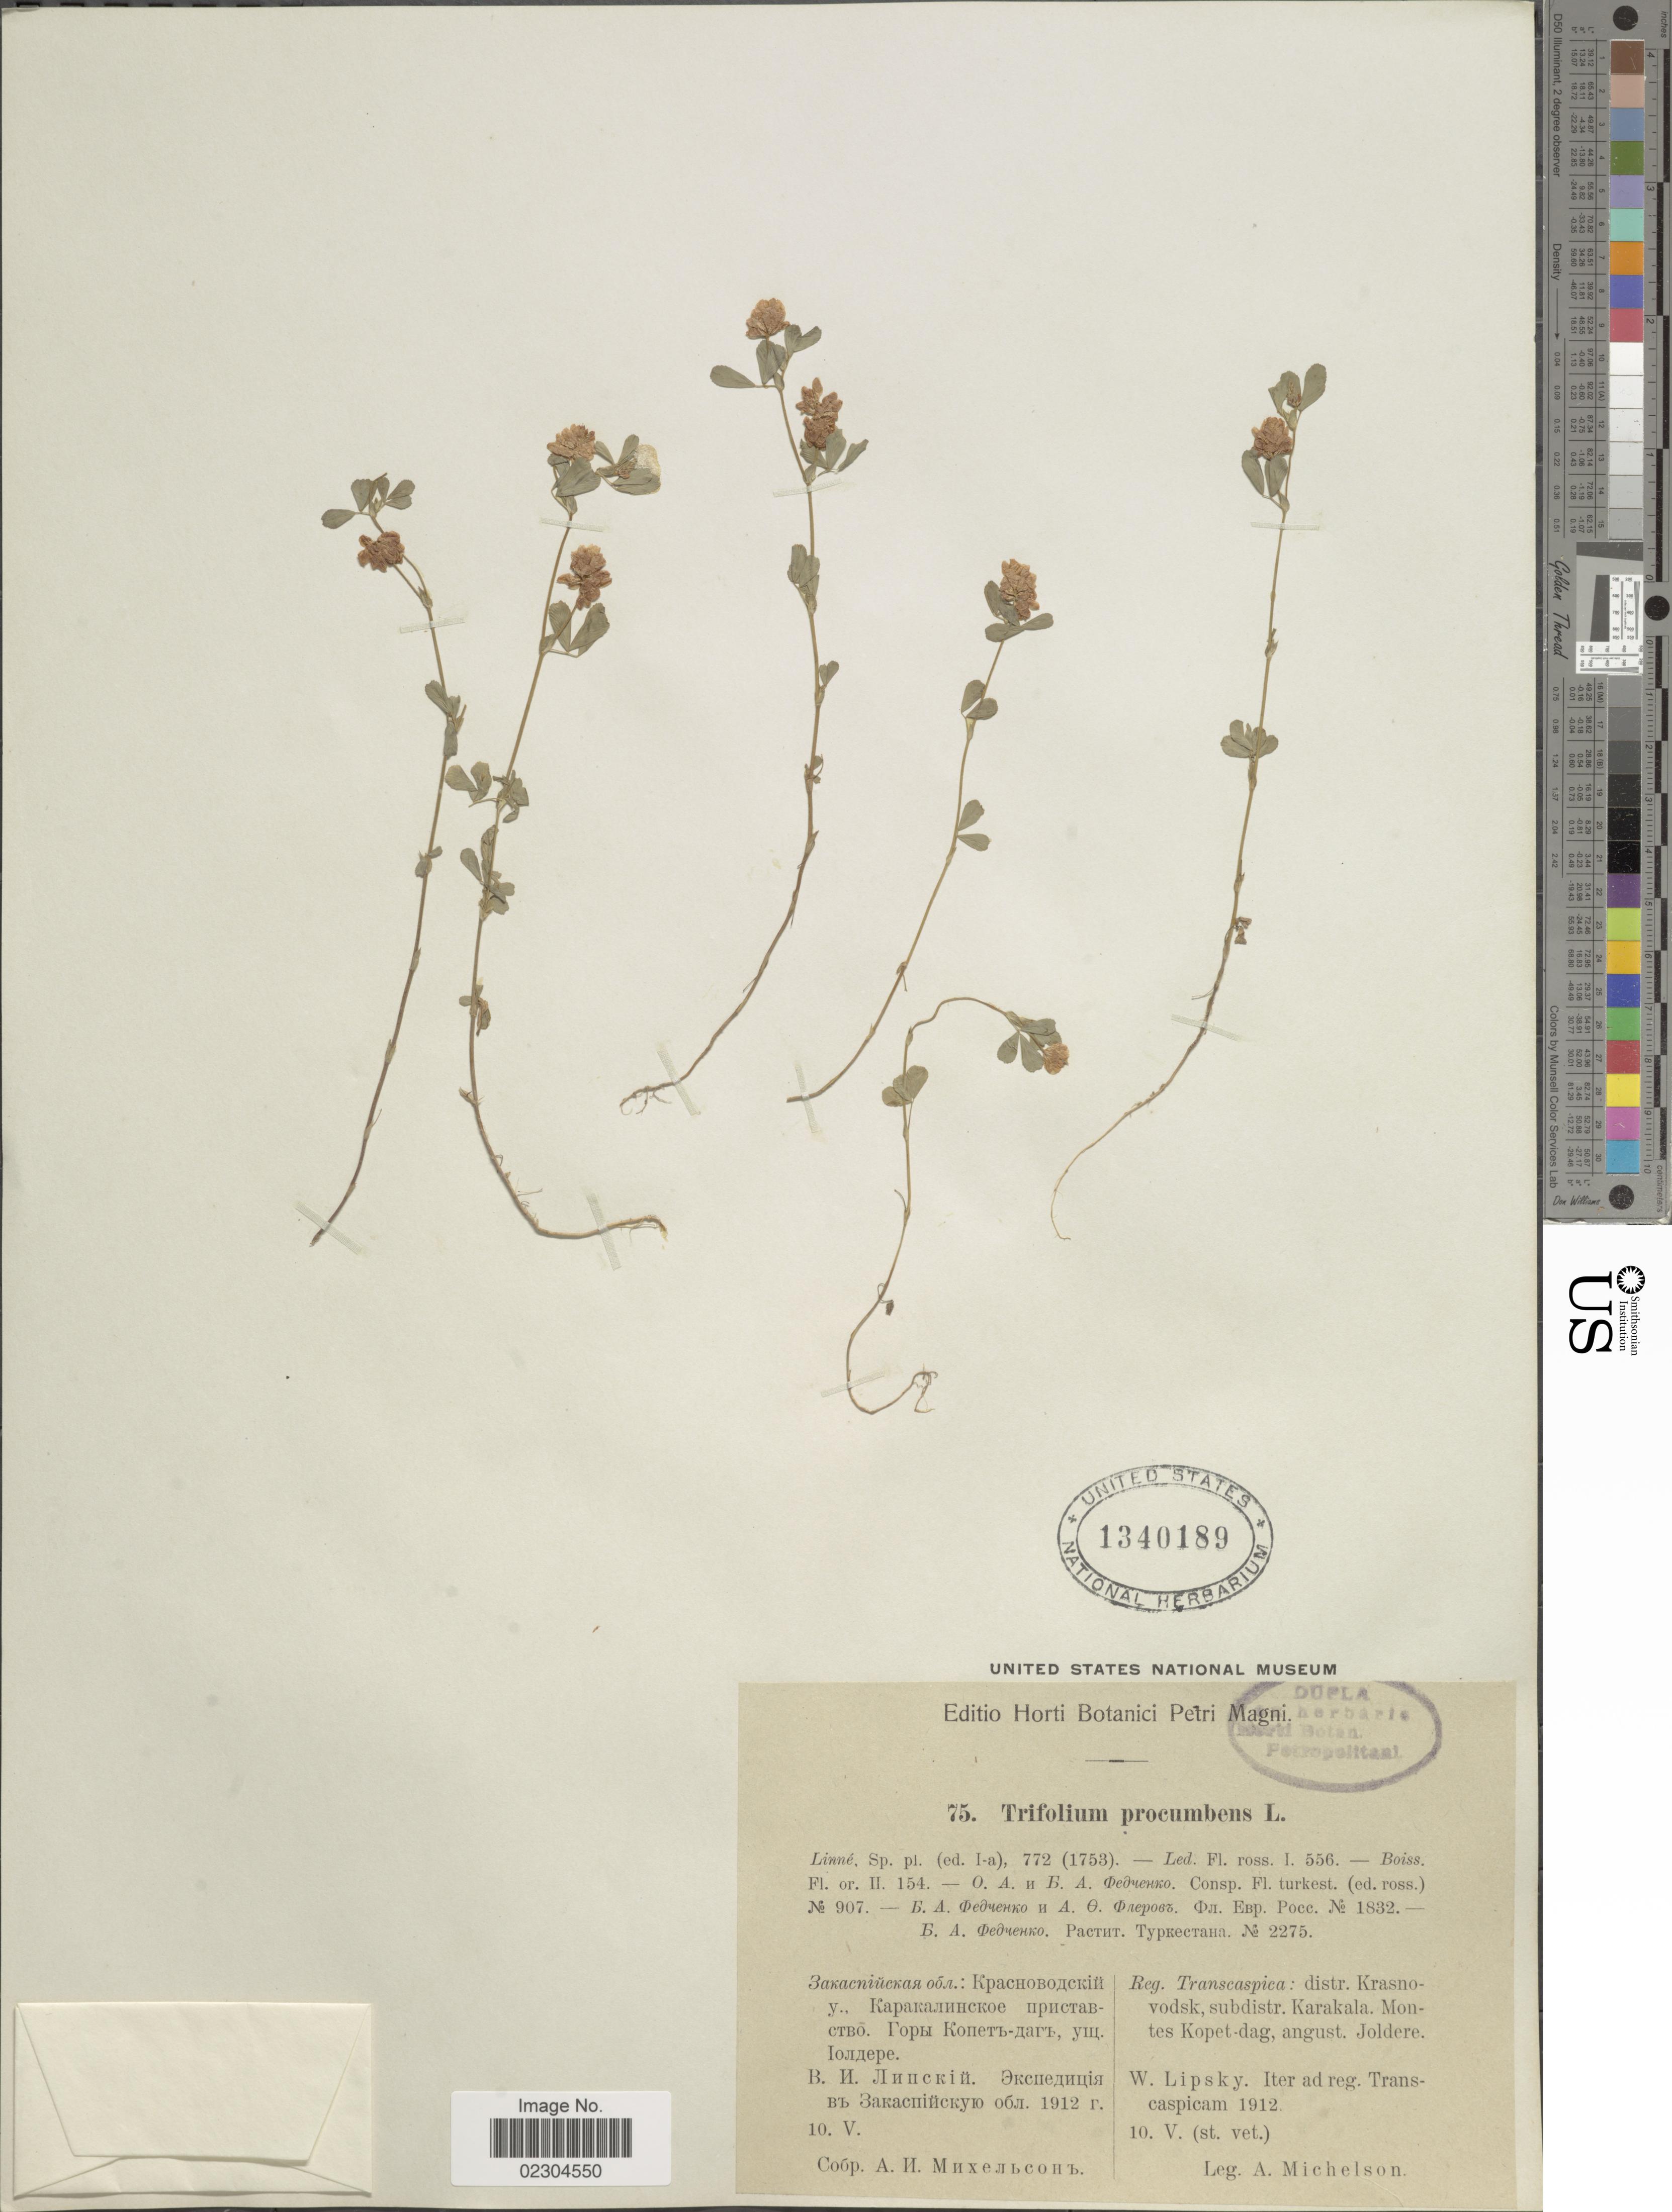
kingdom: Plantae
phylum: Tracheophyta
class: Magnoliopsida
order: Fabales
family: Fabaceae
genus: Trifolium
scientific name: Trifolium procumbens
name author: L.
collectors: A. Mikhelson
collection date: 1912-05-10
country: Turkmenistan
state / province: Balkan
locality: Ioldere Gorge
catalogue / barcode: US 1340189